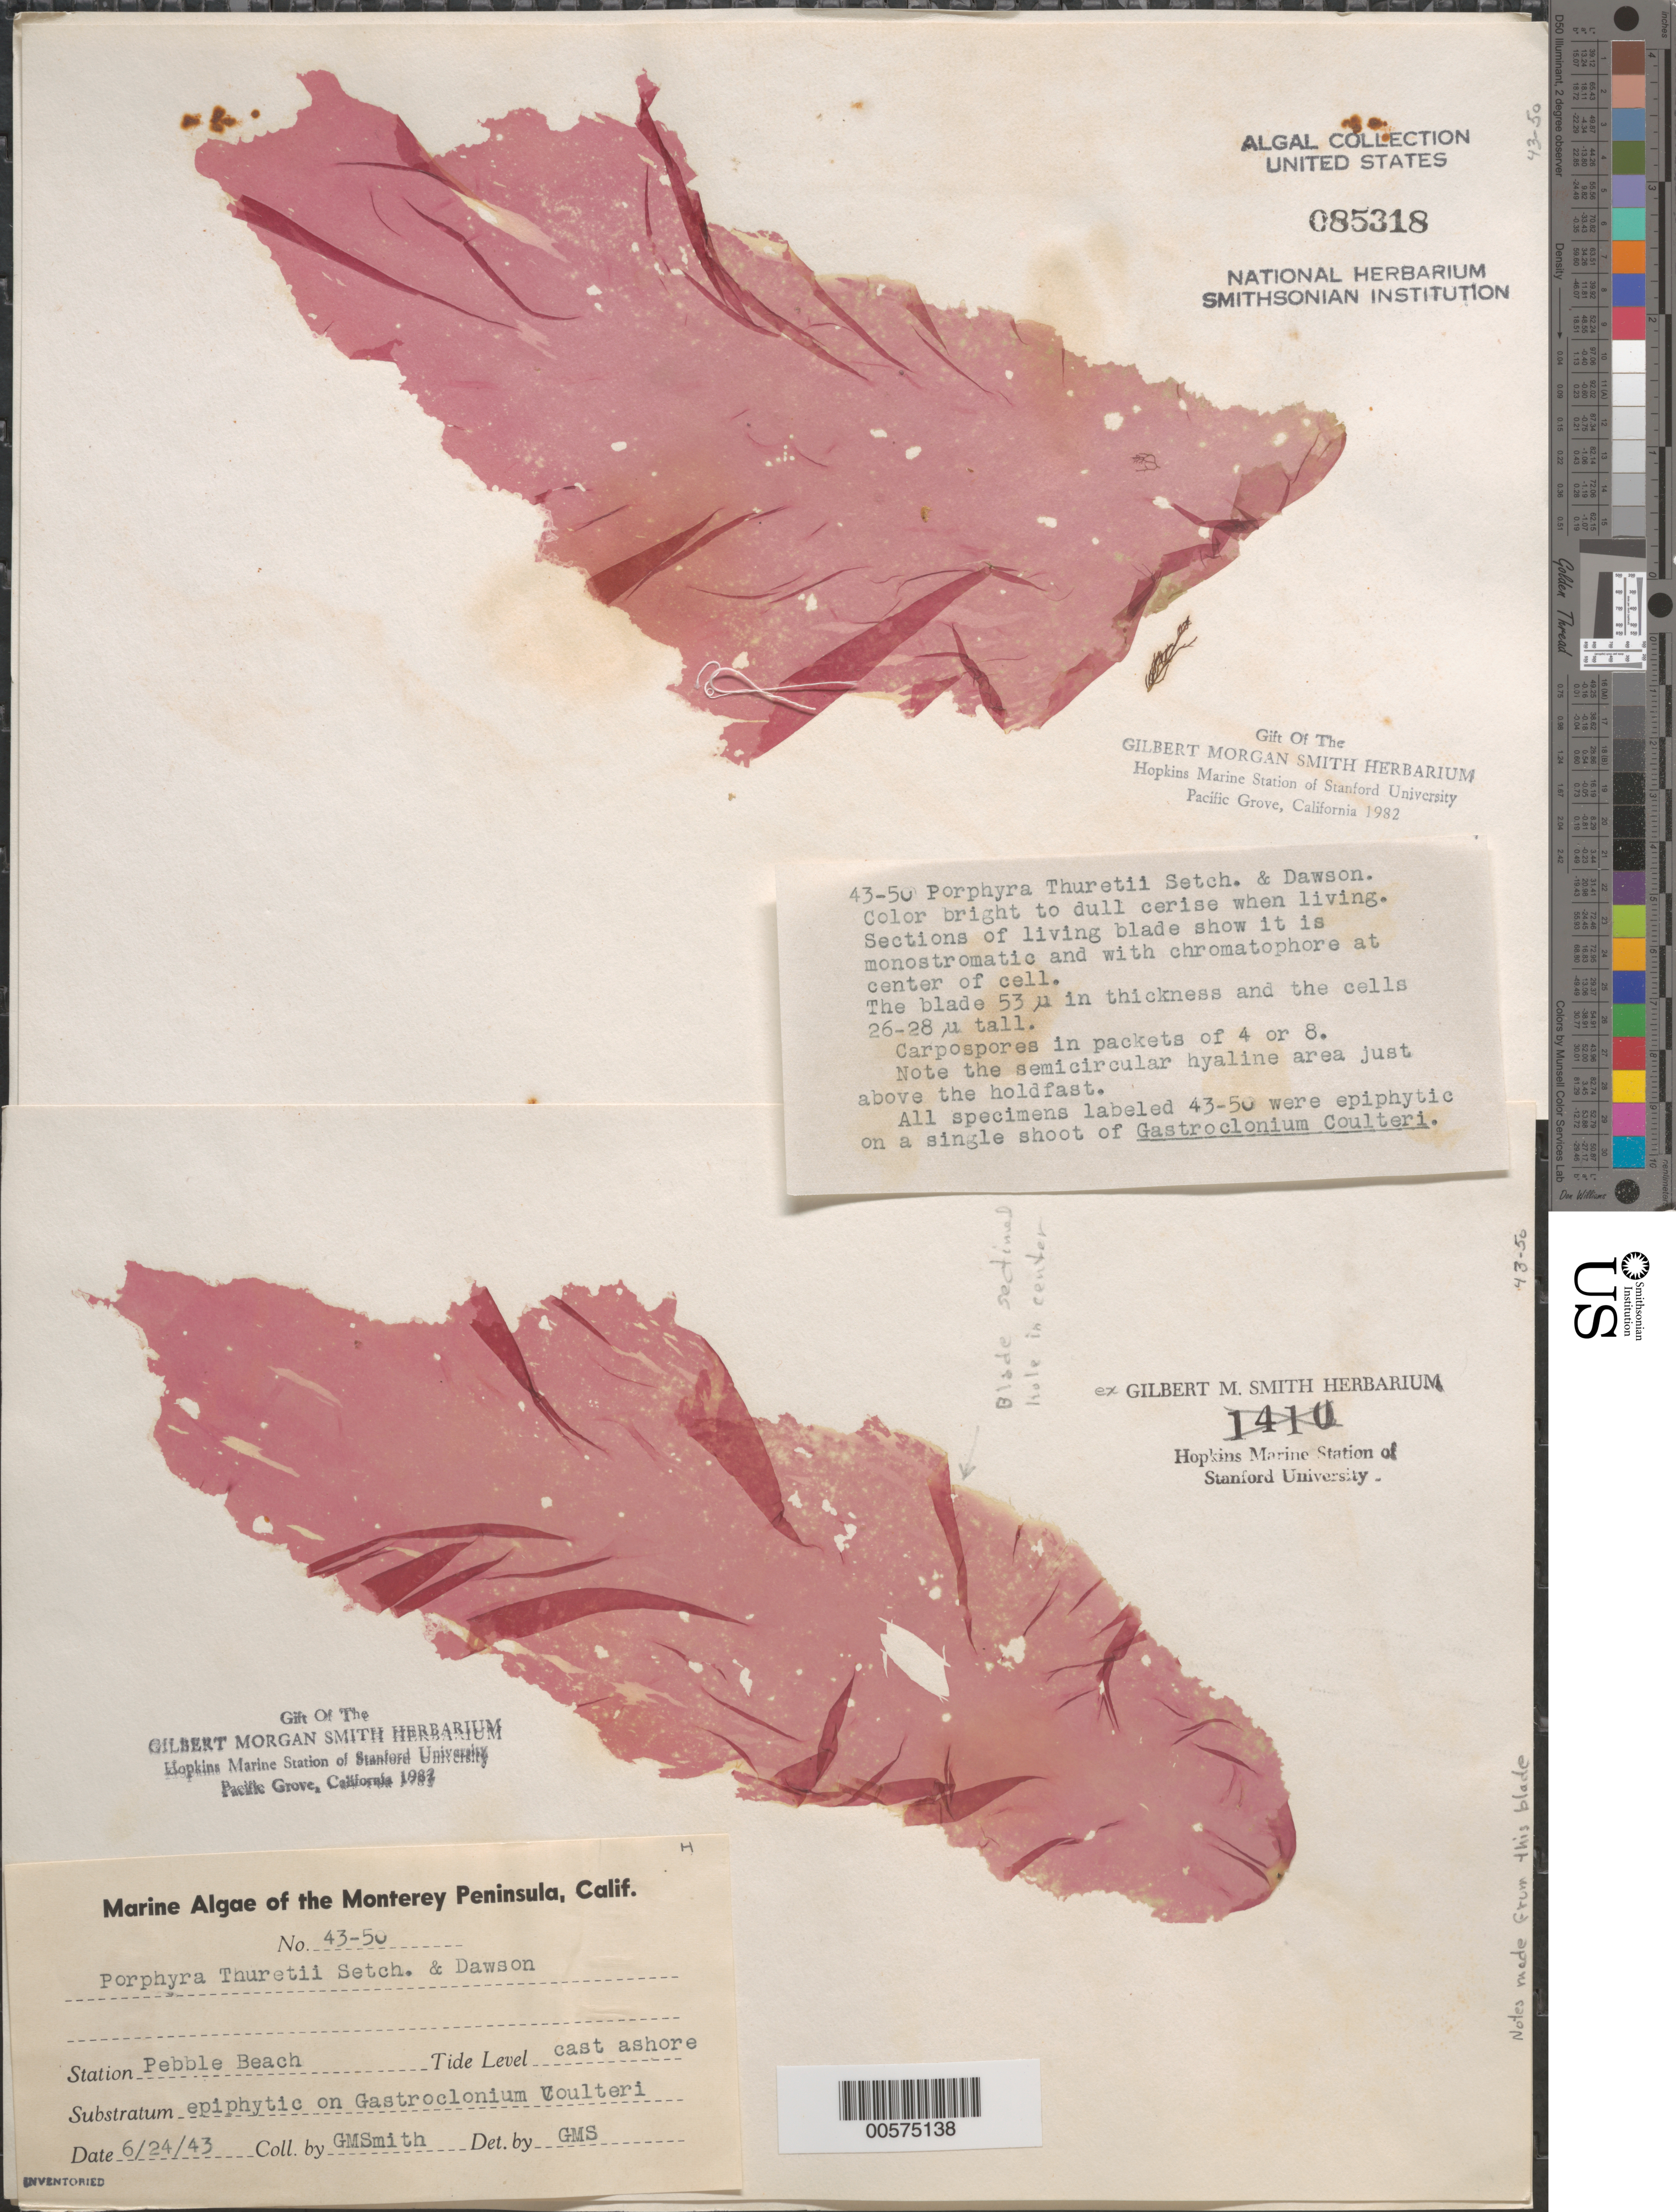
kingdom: Plantae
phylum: Rhodophyta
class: Bangiophyceae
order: Bangiales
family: Bangiaceae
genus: Pyropia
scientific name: Pyropia thuretii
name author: (Setchell & E.Y. Dawson) J.E. Sutherl. et al.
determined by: Algae name updating Project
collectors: G. M. Smith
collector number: Gms 43-50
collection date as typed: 24 Jun 1943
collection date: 1943-06-24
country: United States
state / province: California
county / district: Monterey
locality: Pebble Beach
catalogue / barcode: US 85318